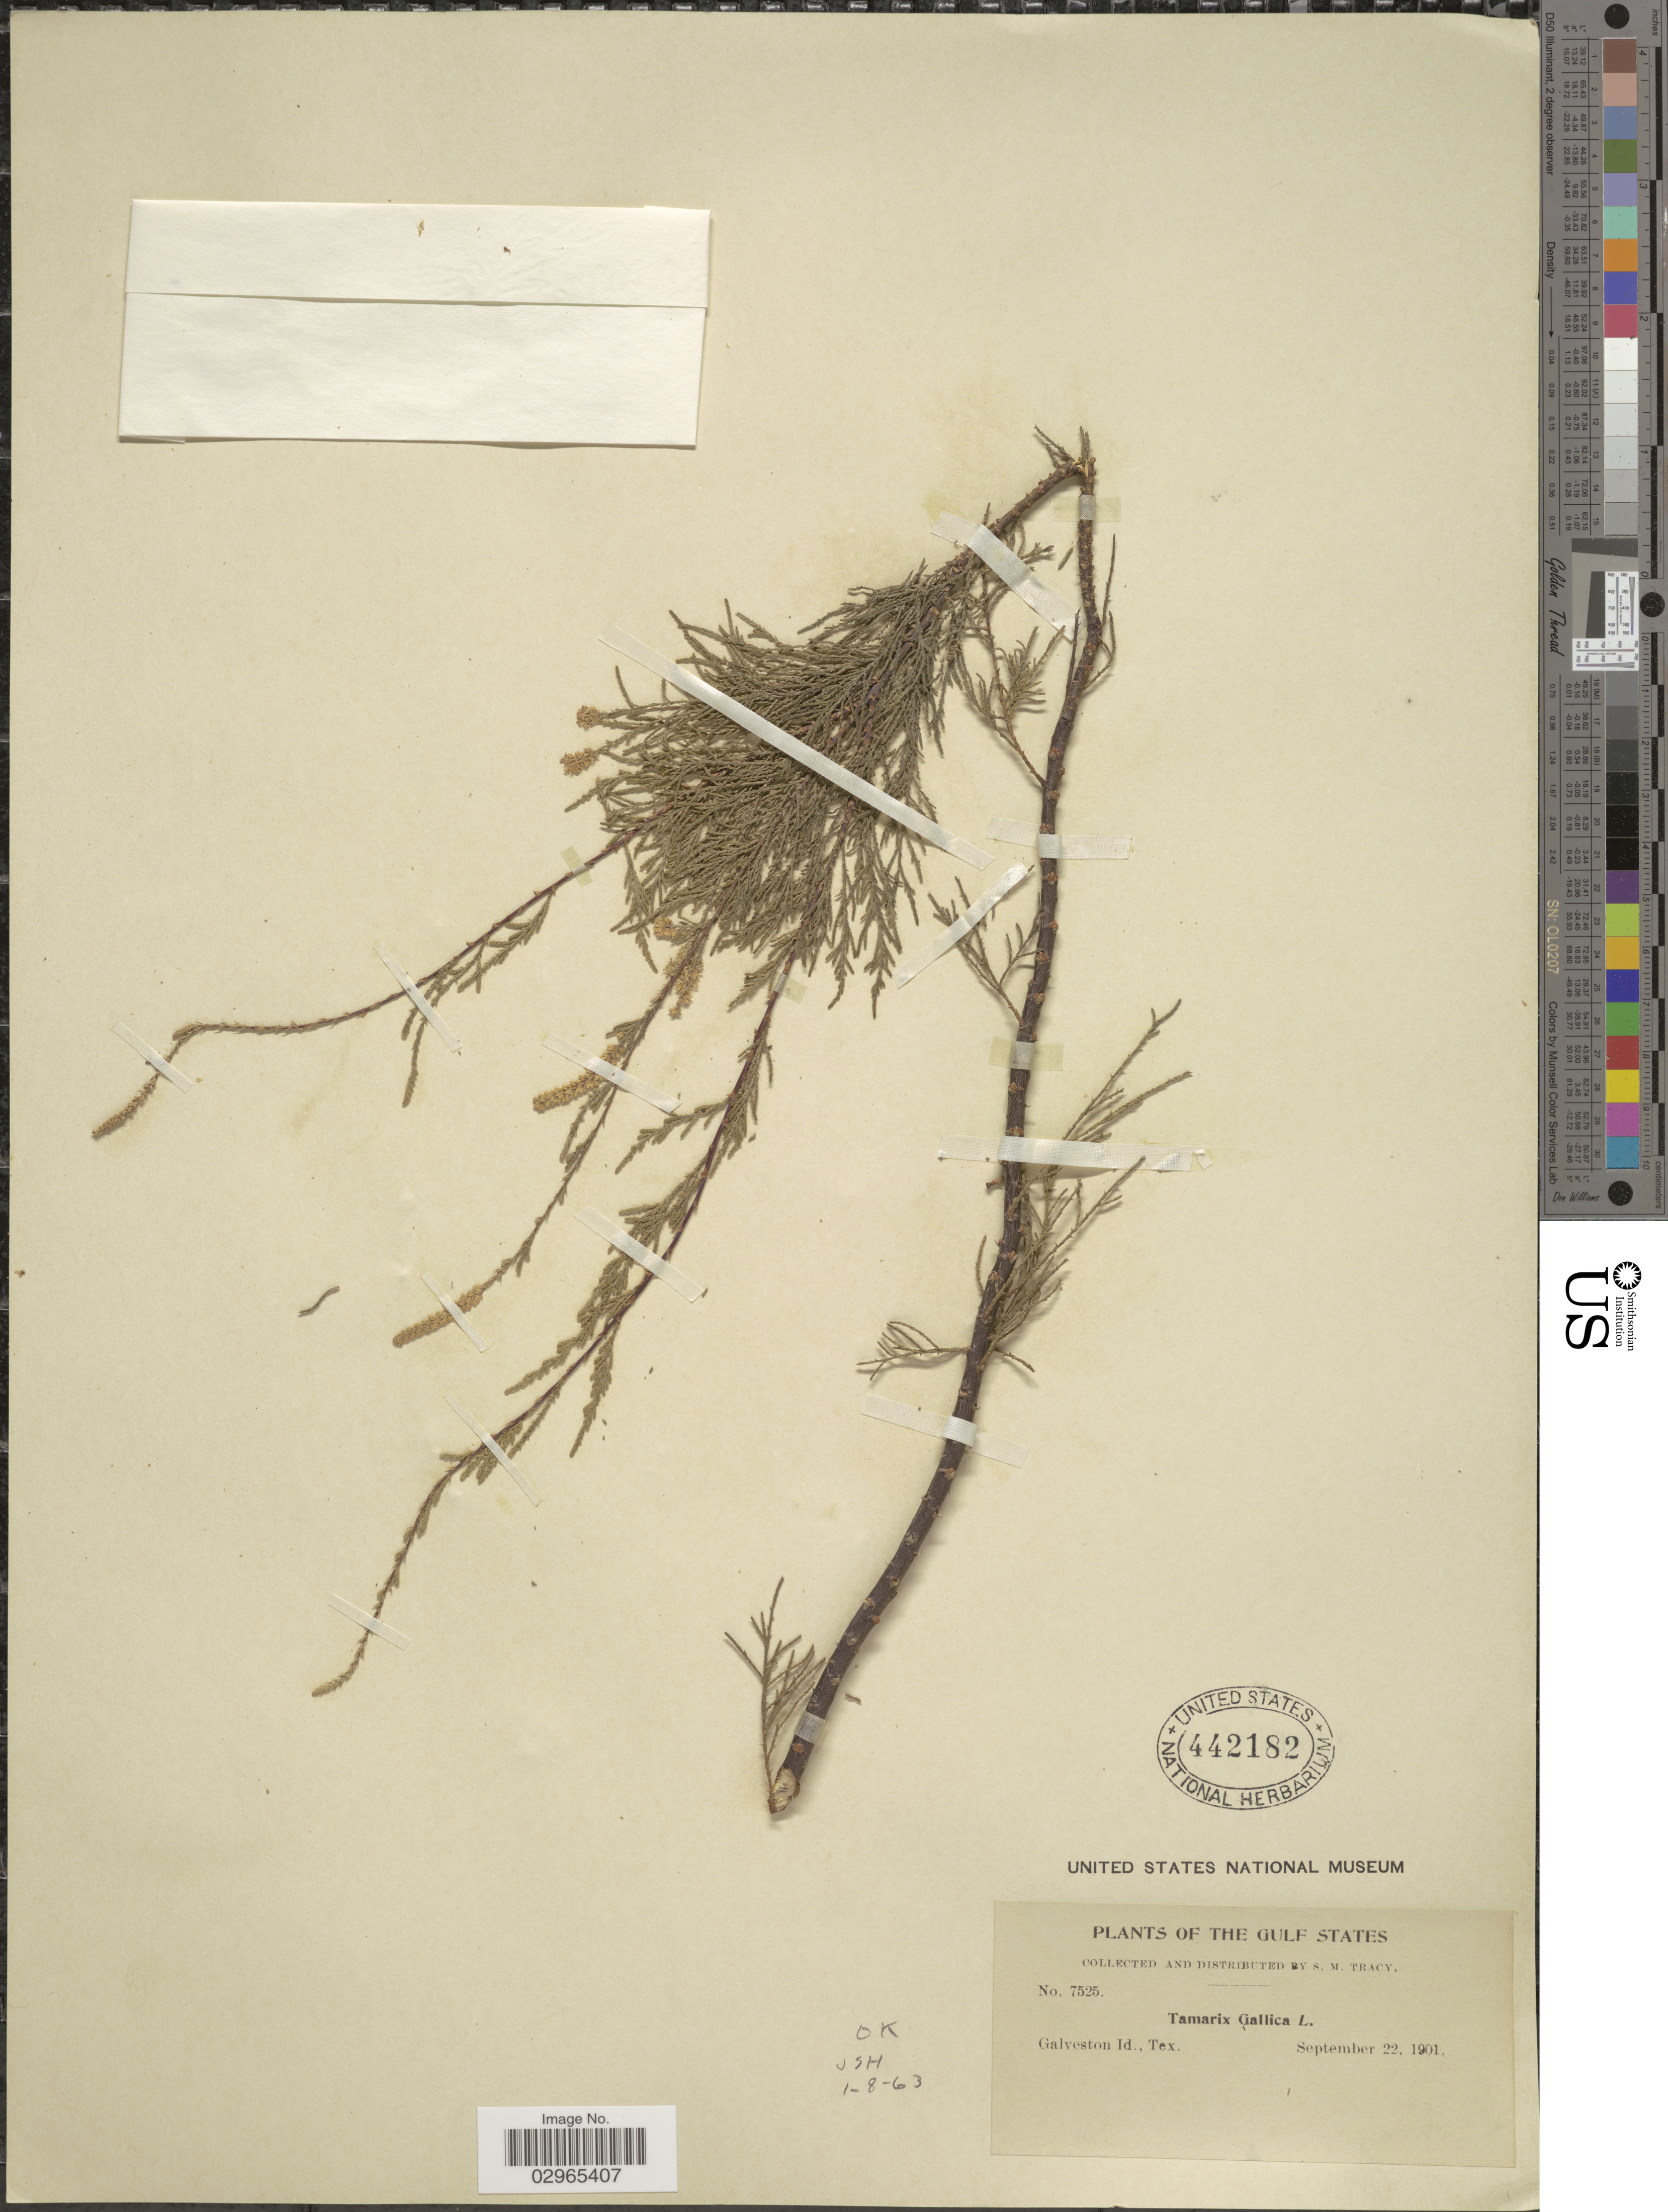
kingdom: Plantae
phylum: Tracheophyta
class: Magnoliopsida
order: Caryophyllales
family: Tamaricaceae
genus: Tamarix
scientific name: Tamarix gallica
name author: L.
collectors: S. M. Tracy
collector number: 7525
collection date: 1901-09-22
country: United States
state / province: Texas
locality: The Gulf States. Galveston Id., Tex.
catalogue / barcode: US 442182